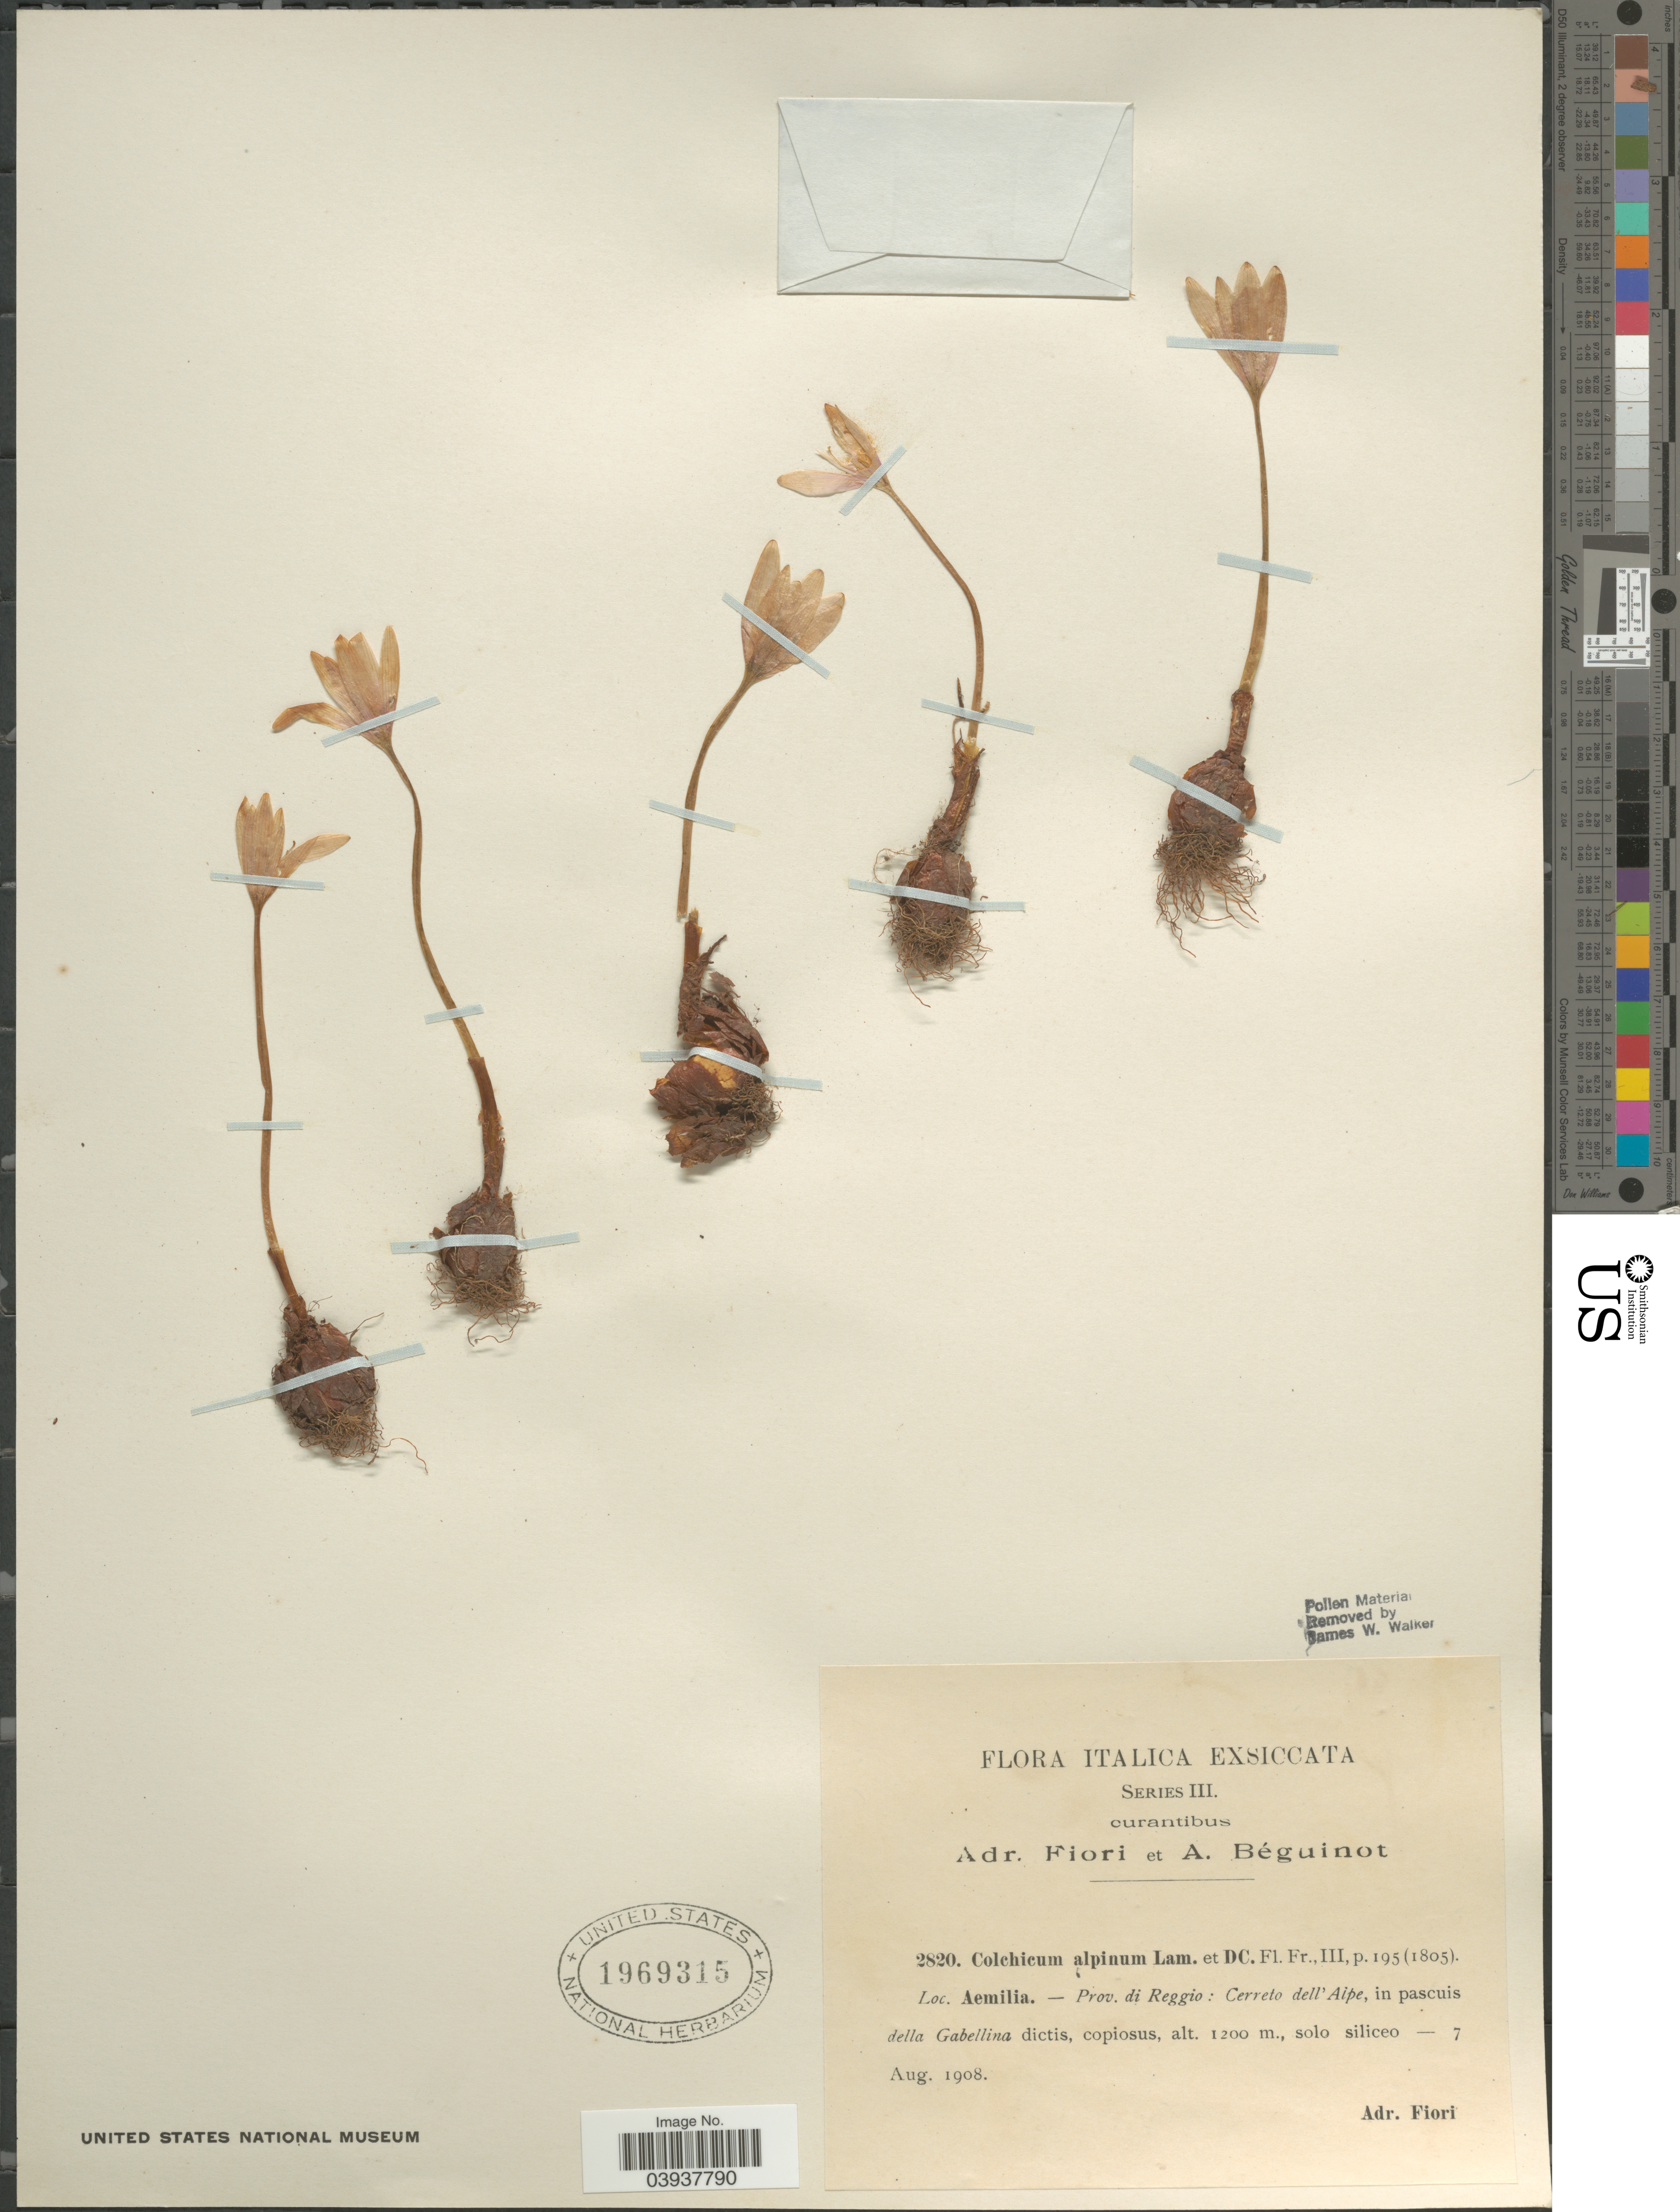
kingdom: Plantae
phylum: Tracheophyta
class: Liliopsida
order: Liliales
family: Colchicaceae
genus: Colchicum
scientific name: Colchicum alpinum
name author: DC.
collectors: A. Fiori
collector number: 2820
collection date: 1908-08-07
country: Italy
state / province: Emilia-Romagna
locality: Italica. Aemilia. Prov. di Reggio: Cerreto dell' Aipe, in pascuis della Gabellina dictis, copiosus.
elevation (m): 1200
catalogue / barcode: US 1969315